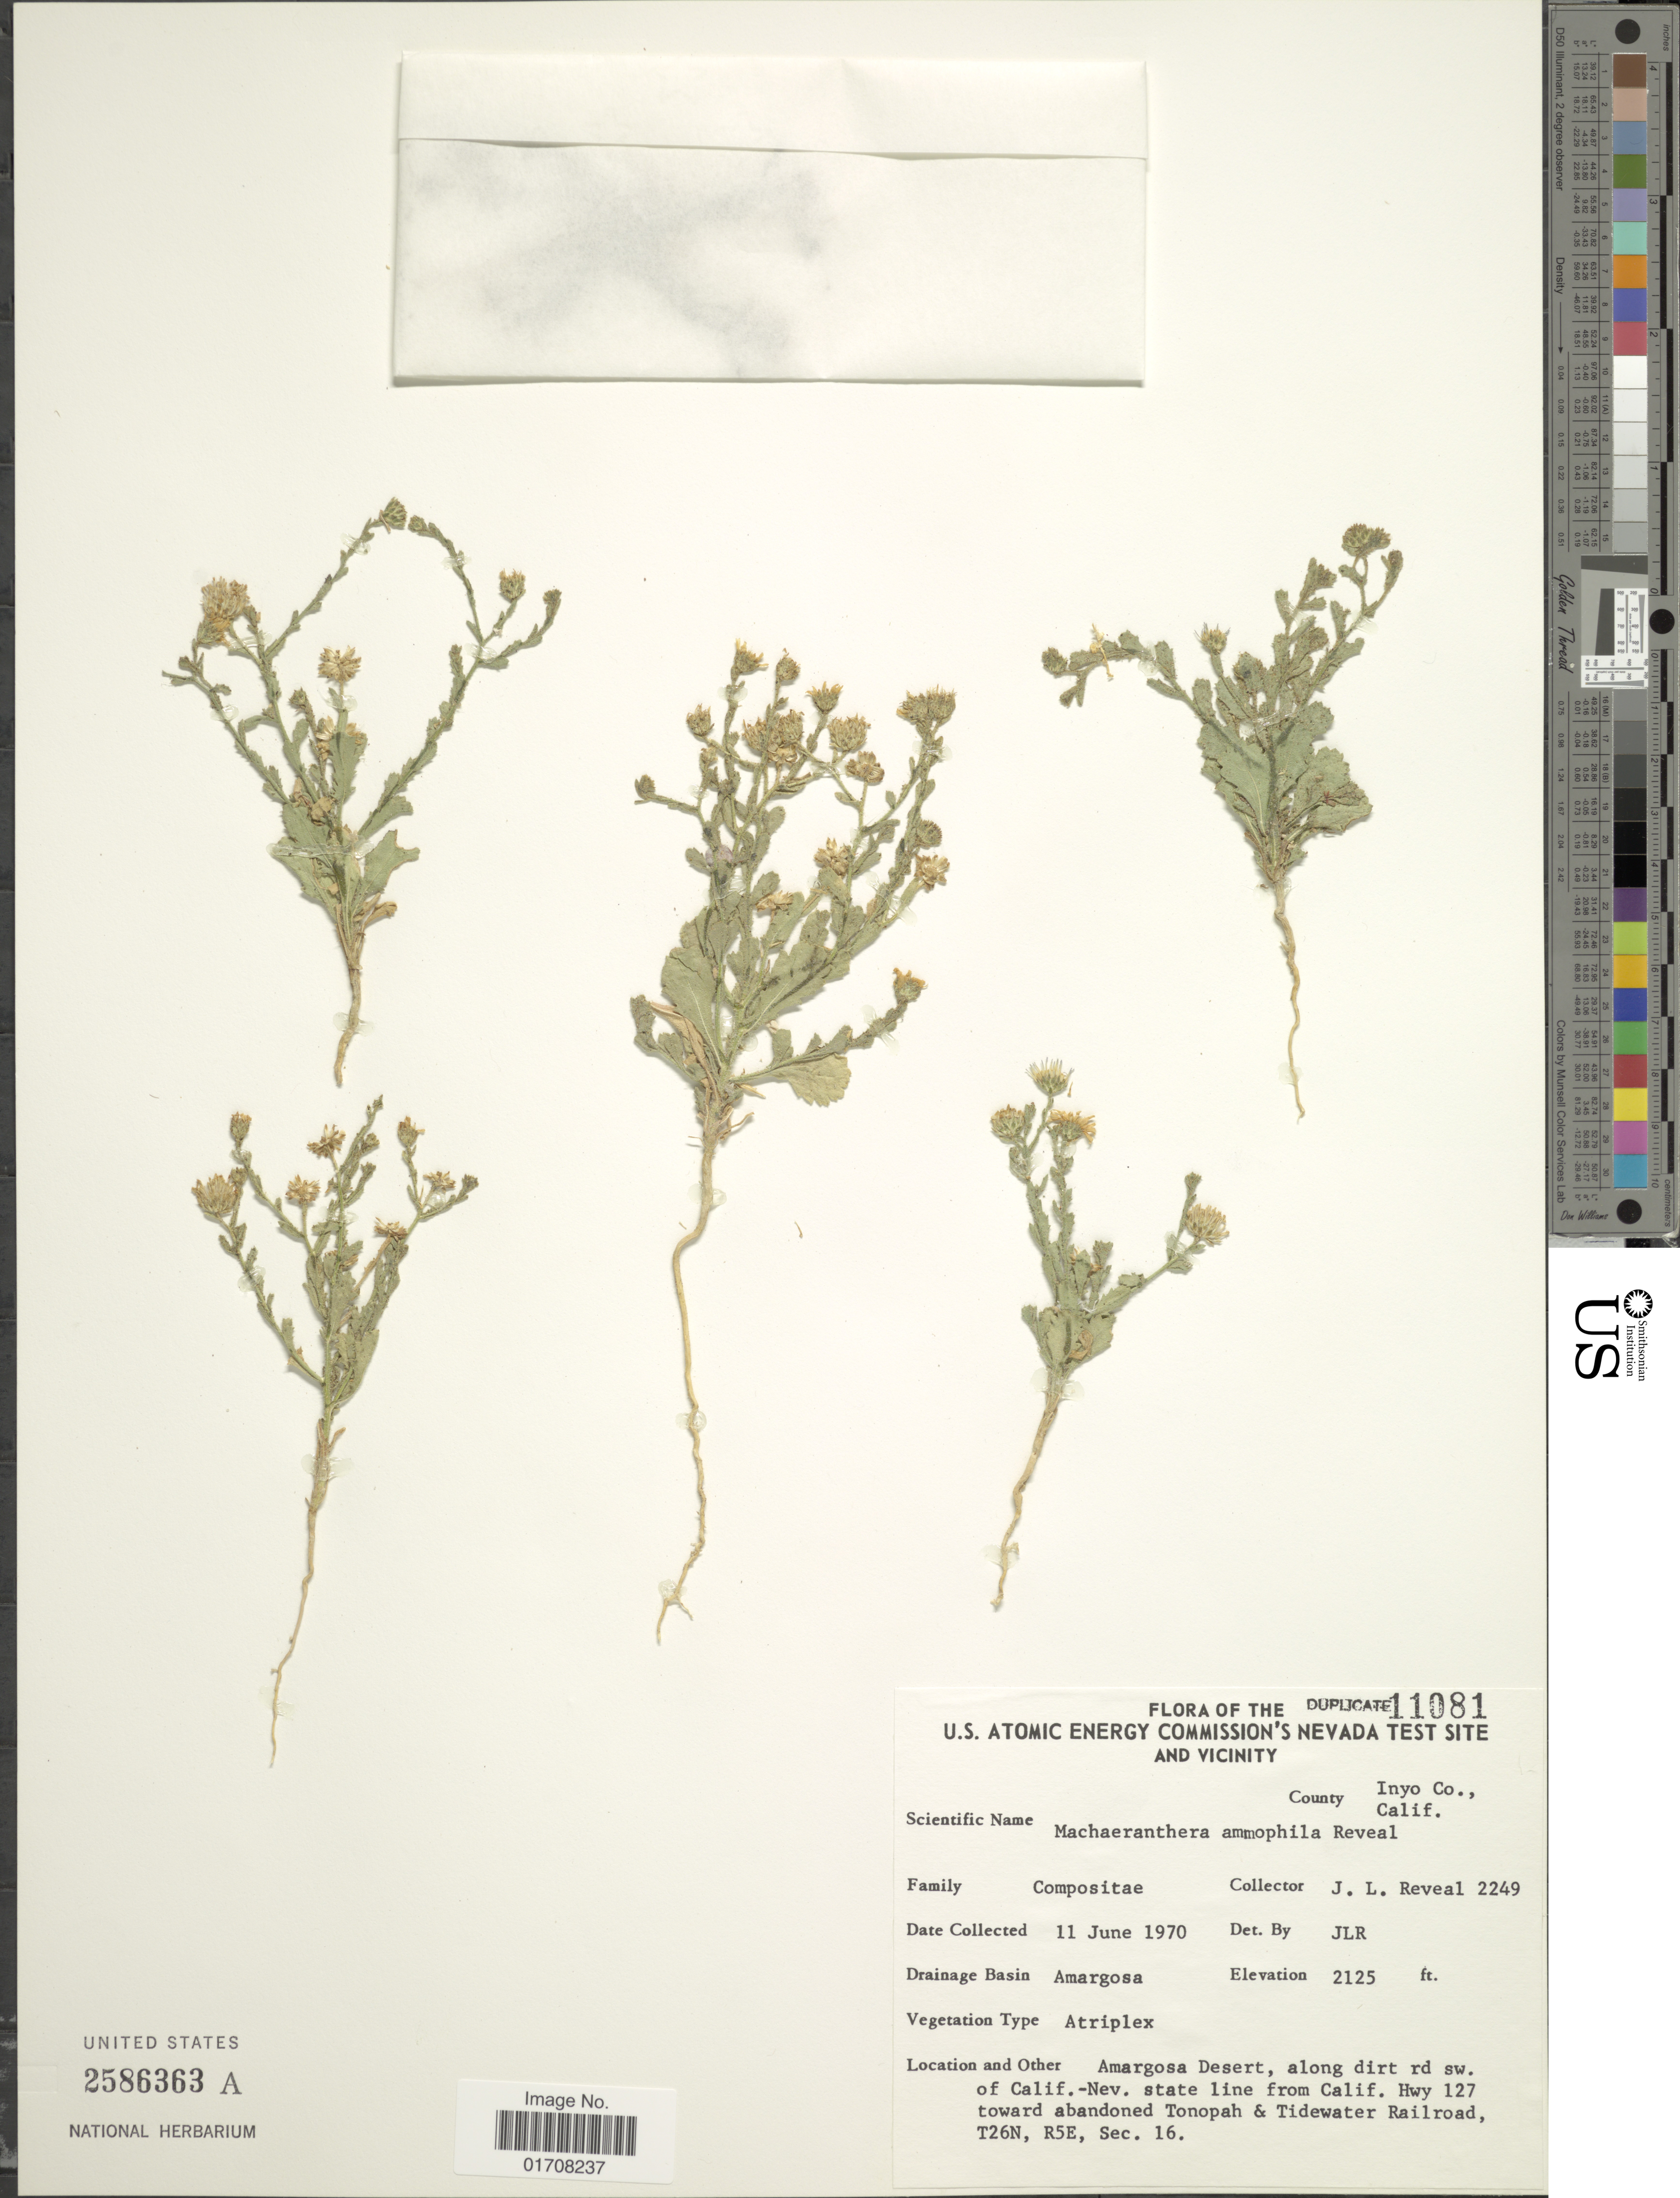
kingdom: Plantae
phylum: Tracheophyta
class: Magnoliopsida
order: Asterales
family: Asteraceae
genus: Machaeranthera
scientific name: Machaeranthera ammophila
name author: Reveal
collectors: J. L. Reveal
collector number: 2249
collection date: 1970-06-11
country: United States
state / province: Nevada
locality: U. S. Atomic Energy Commission's Nevada Test Sie and Vicinity, County Inyo Co., Calif., Drainage Basin Amargosa, Amargosa Desert, along dirt rd sw. of Calif.-Nev. state line from Calif. Hwy 29 toward Spring Meadows Farm and ca 1 mi SE of lake no.27 toward abandoned tonopah & Tidewater Railroad, T26N, R5E, Sec.16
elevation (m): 648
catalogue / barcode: US 2586363A